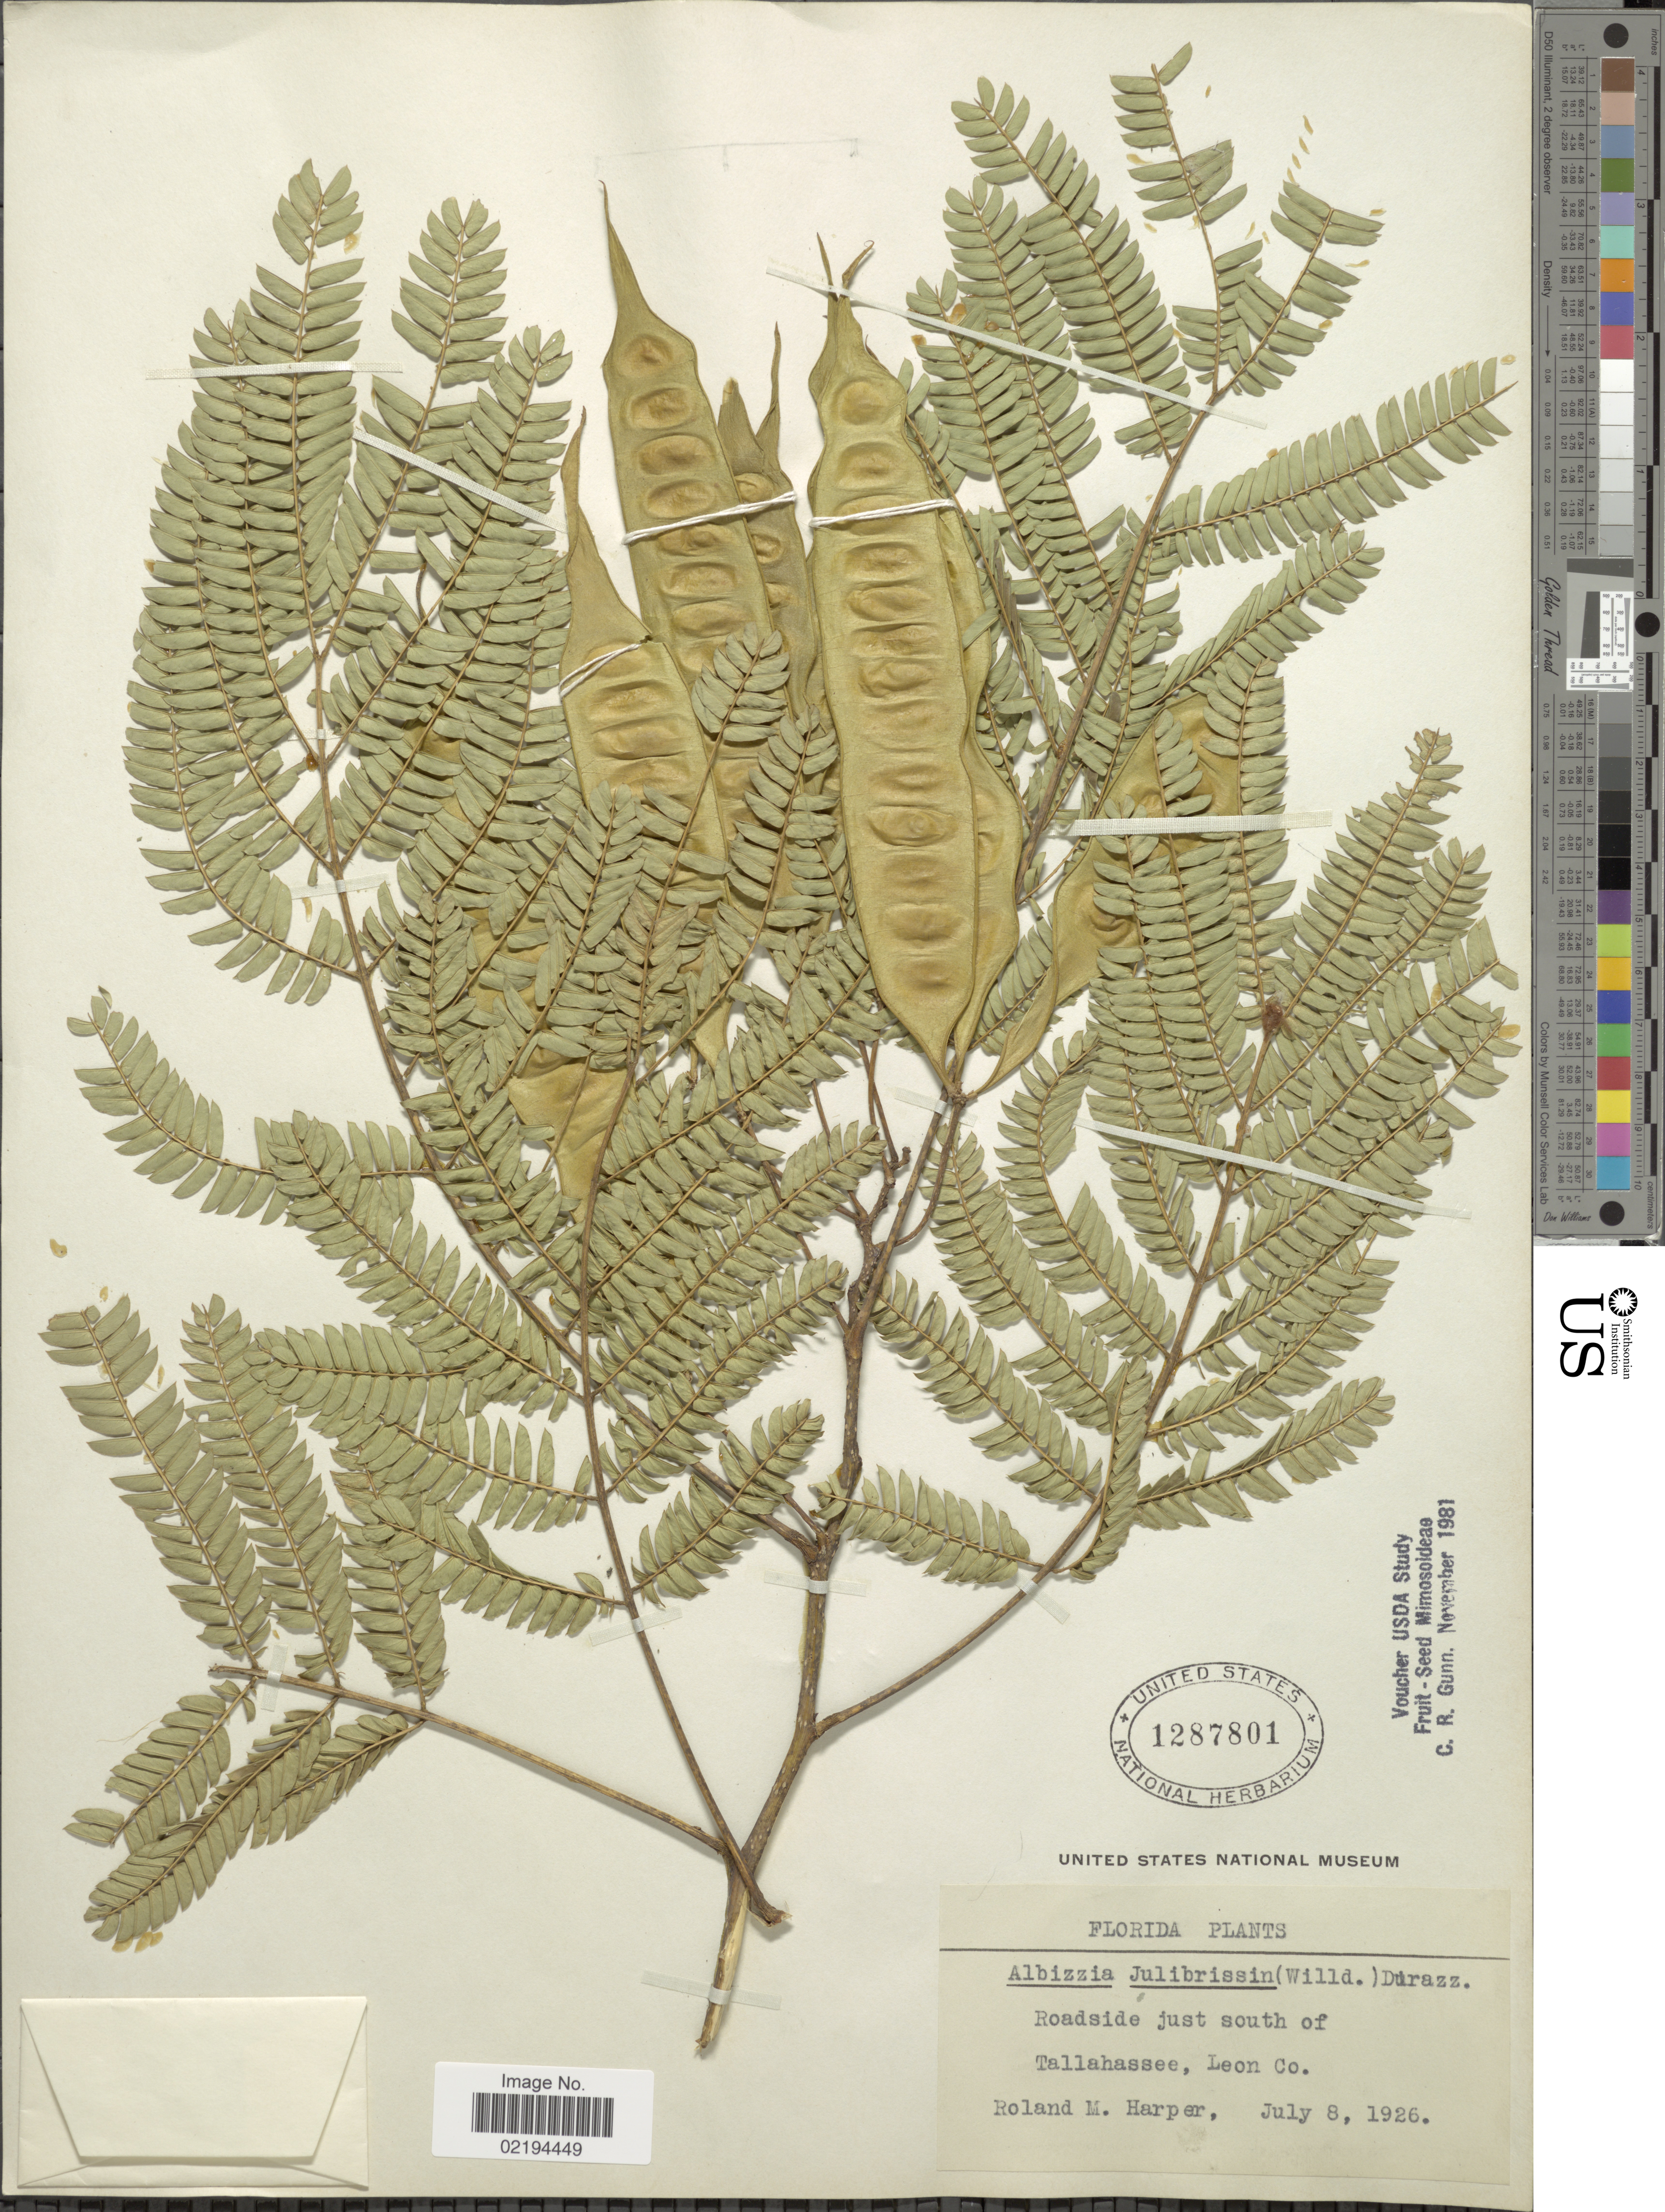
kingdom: Plantae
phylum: Tracheophyta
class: Magnoliopsida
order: Fabales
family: Fabaceae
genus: Albizia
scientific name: Albizia julibrissin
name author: Durazz.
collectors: R. M. Harper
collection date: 1926-07-08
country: United States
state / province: Florida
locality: Roadside just south of Tallahassee, Leon Co.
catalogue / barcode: US 1287801